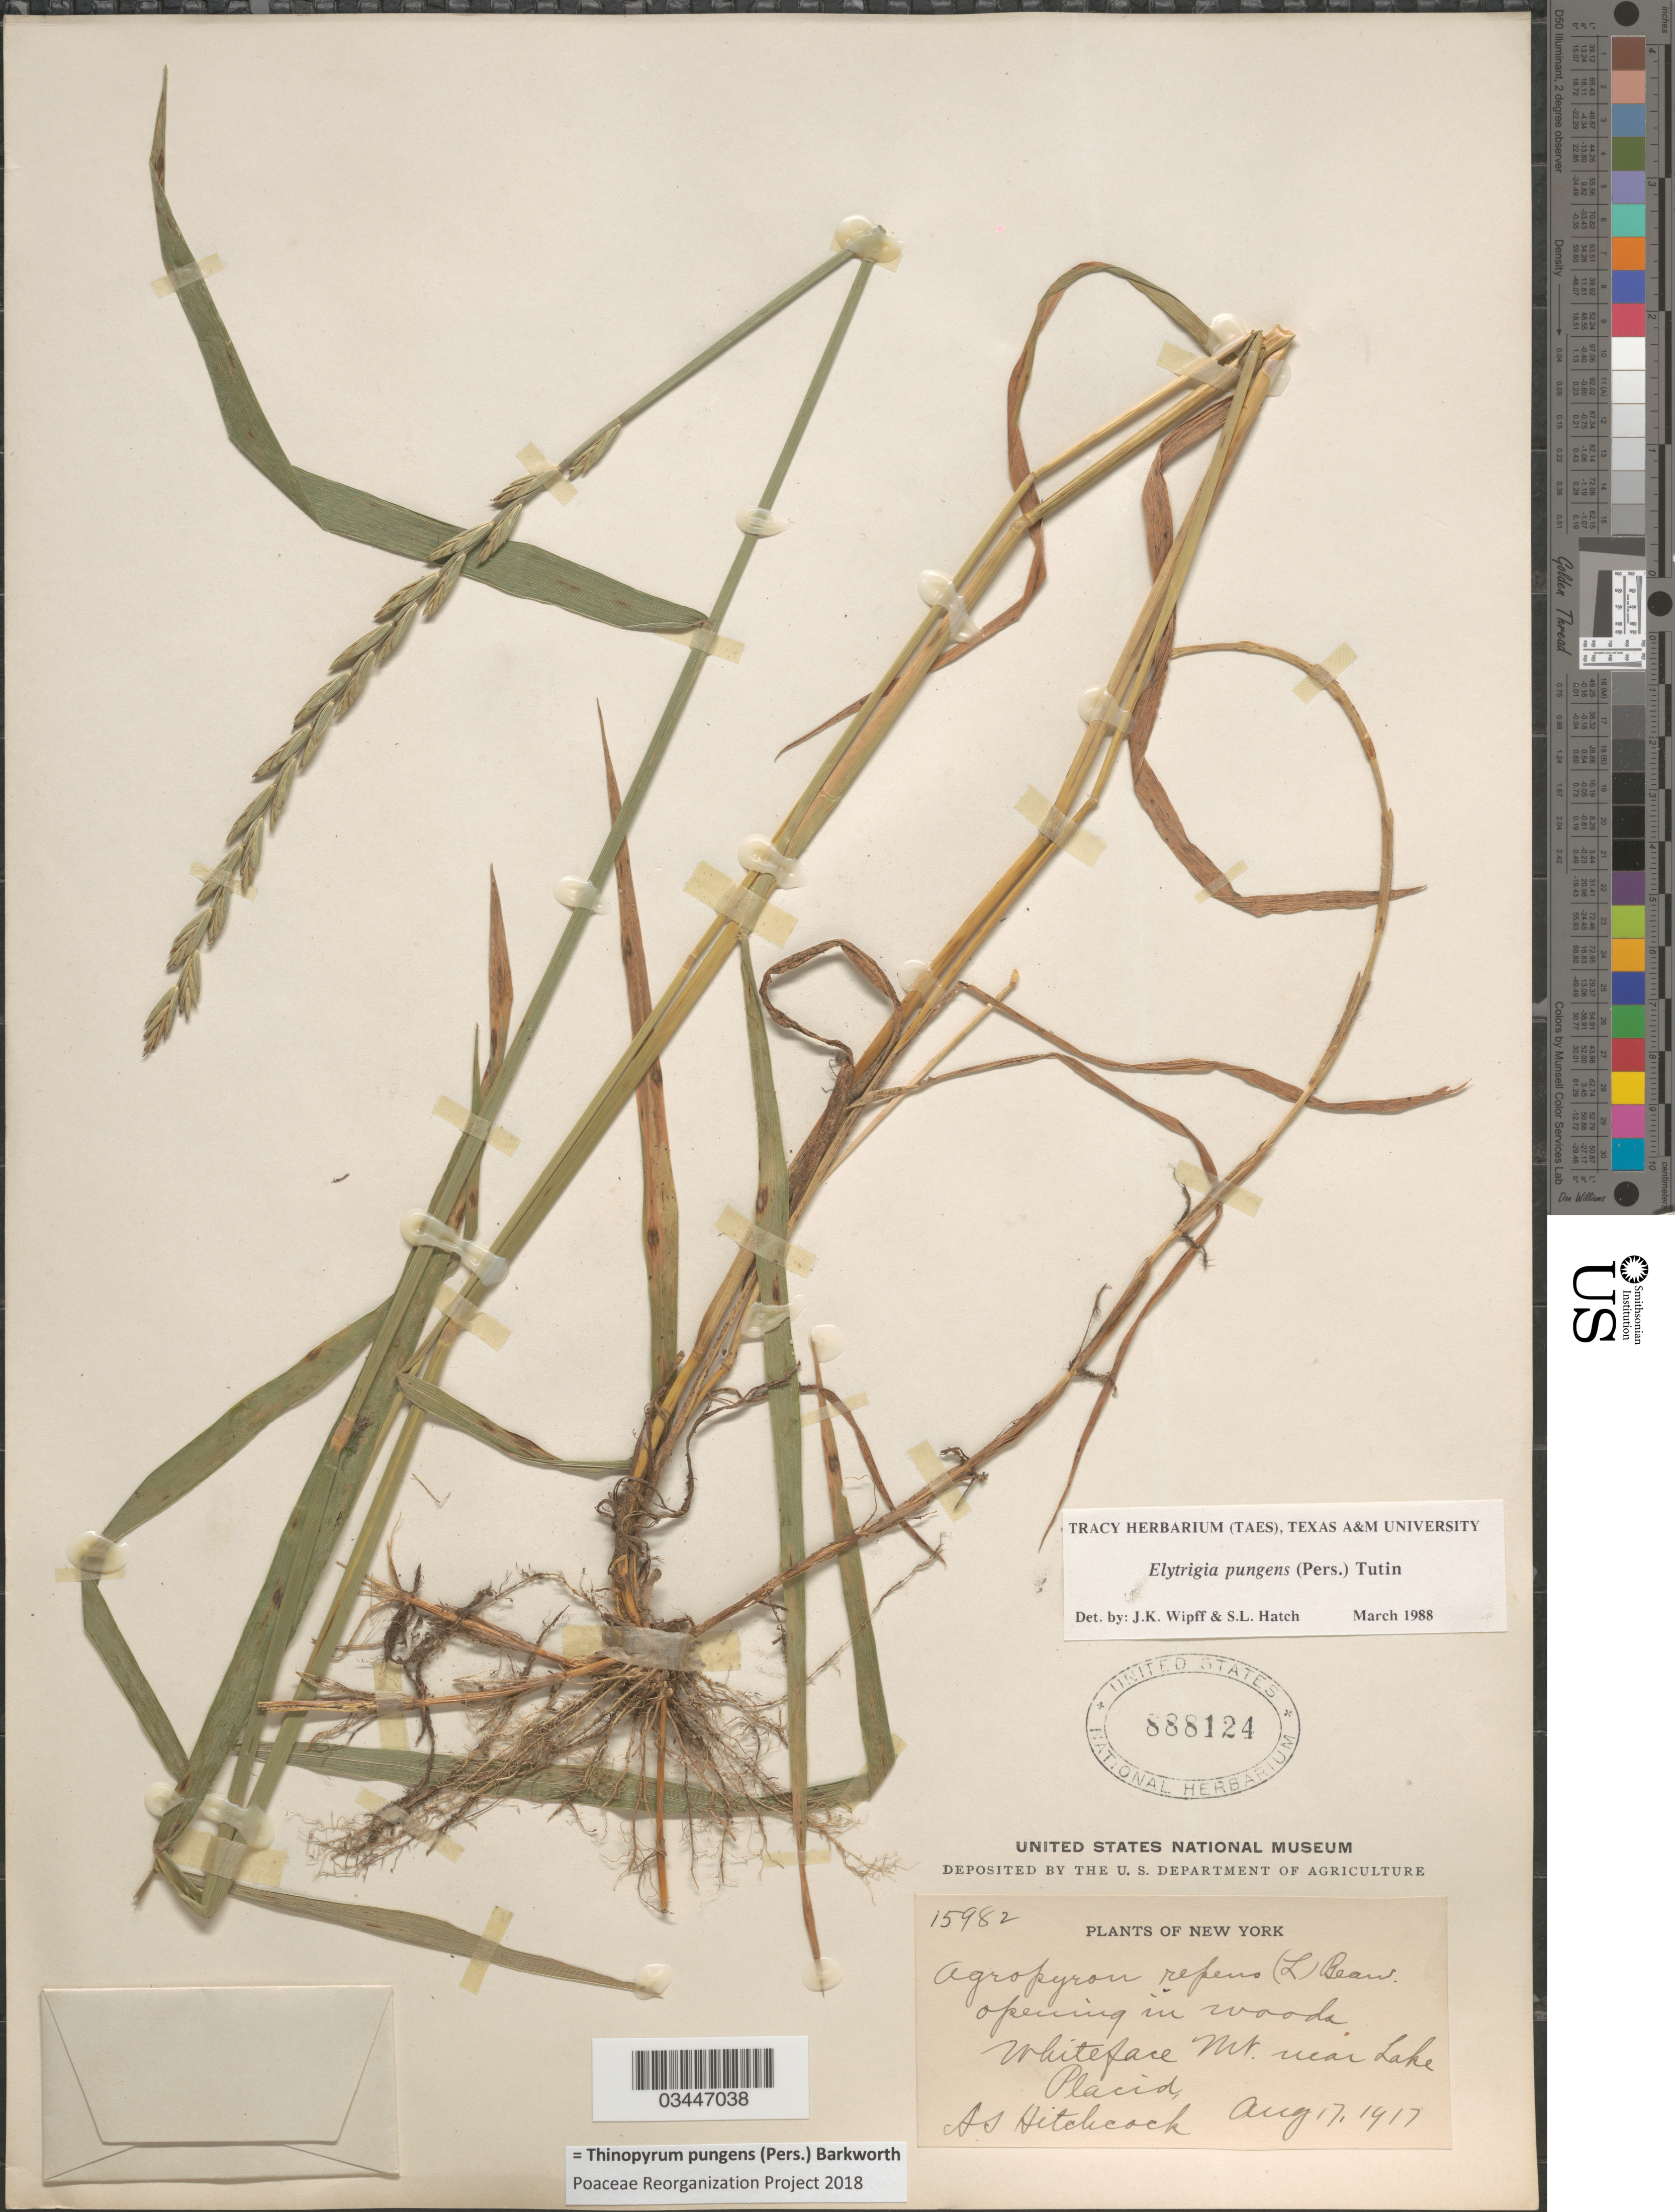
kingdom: Plantae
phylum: Tracheophyta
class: Liliopsida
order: Poales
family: Poaceae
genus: Thinopyrum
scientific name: Thinopyrum pungens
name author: (Pers.) Barkworth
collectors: A. S. Hitchcock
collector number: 15982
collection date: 1917-08-17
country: United States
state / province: New York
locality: Opening in woods. Whiteface Mt. near Lake Placid.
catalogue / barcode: US 888124